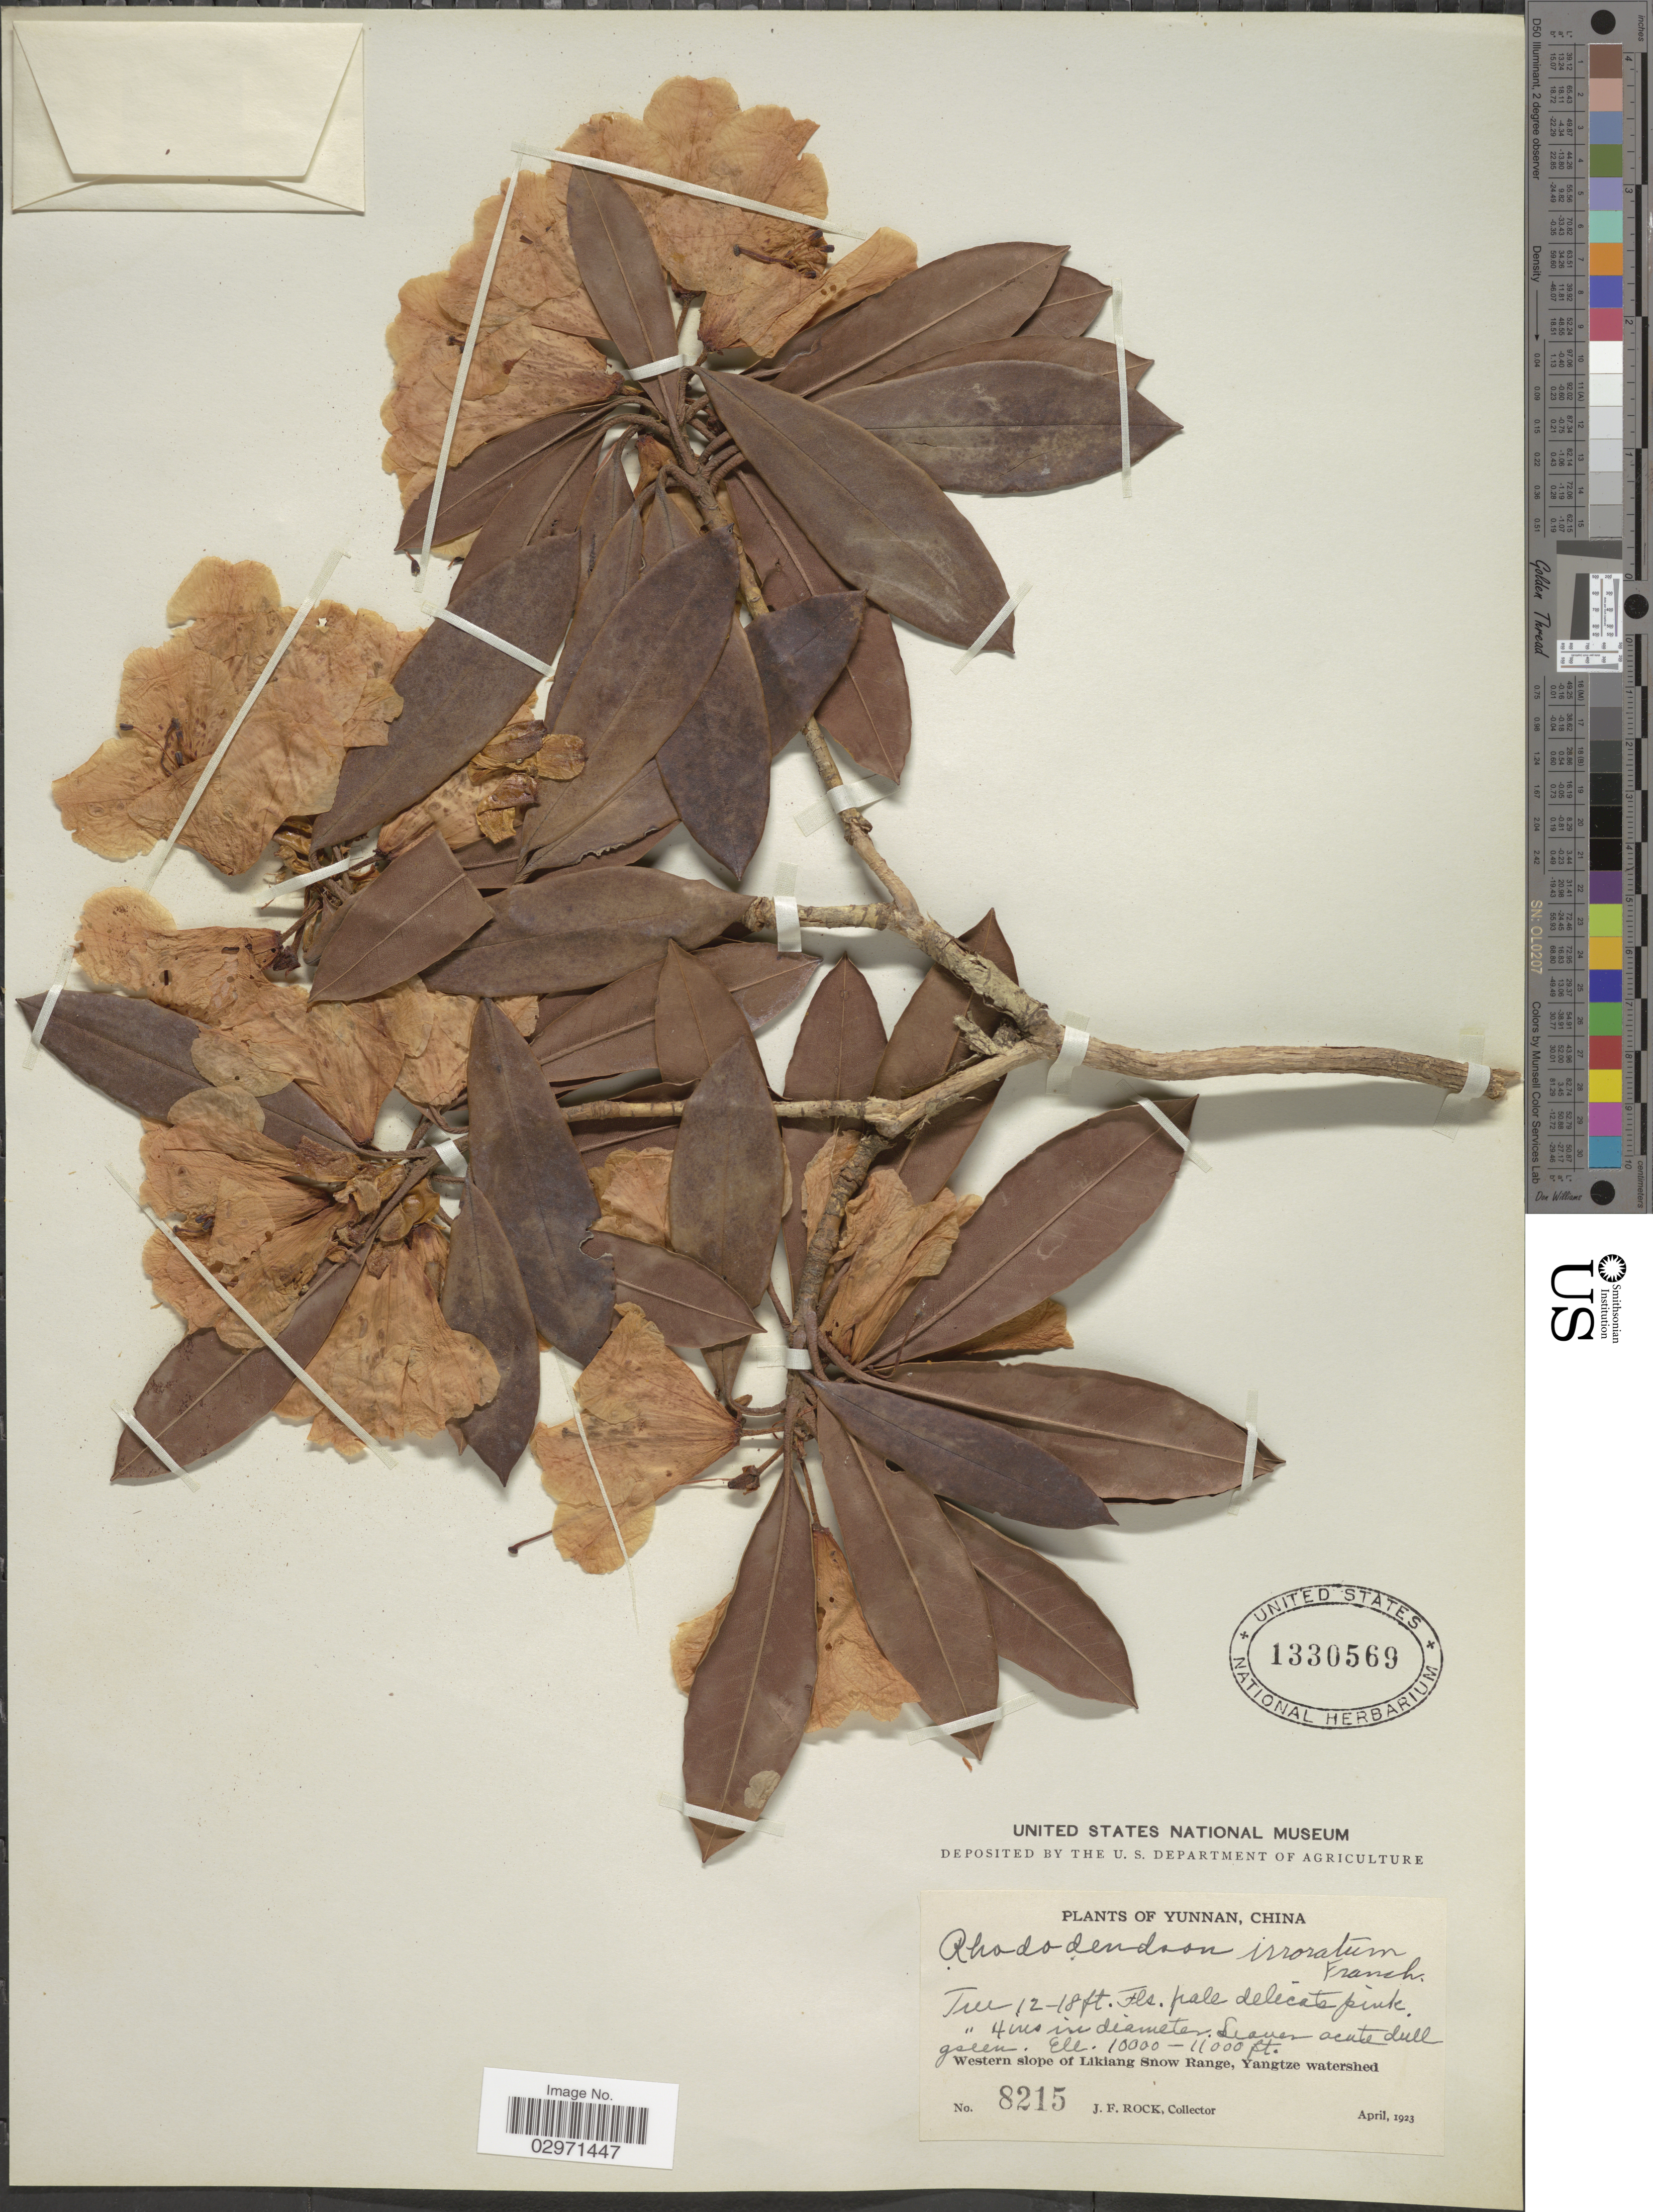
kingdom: Plantae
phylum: Tracheophyta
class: Magnoliopsida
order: Ericales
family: Ericaceae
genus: Rhododendron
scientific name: Rhododendron irroratum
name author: Franch.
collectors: J. Rock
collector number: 8215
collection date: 1923-04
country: China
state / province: Yunnan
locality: Western slope of Likiang Snow Range, Yangtze watershed.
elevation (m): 3048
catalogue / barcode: US 1330569